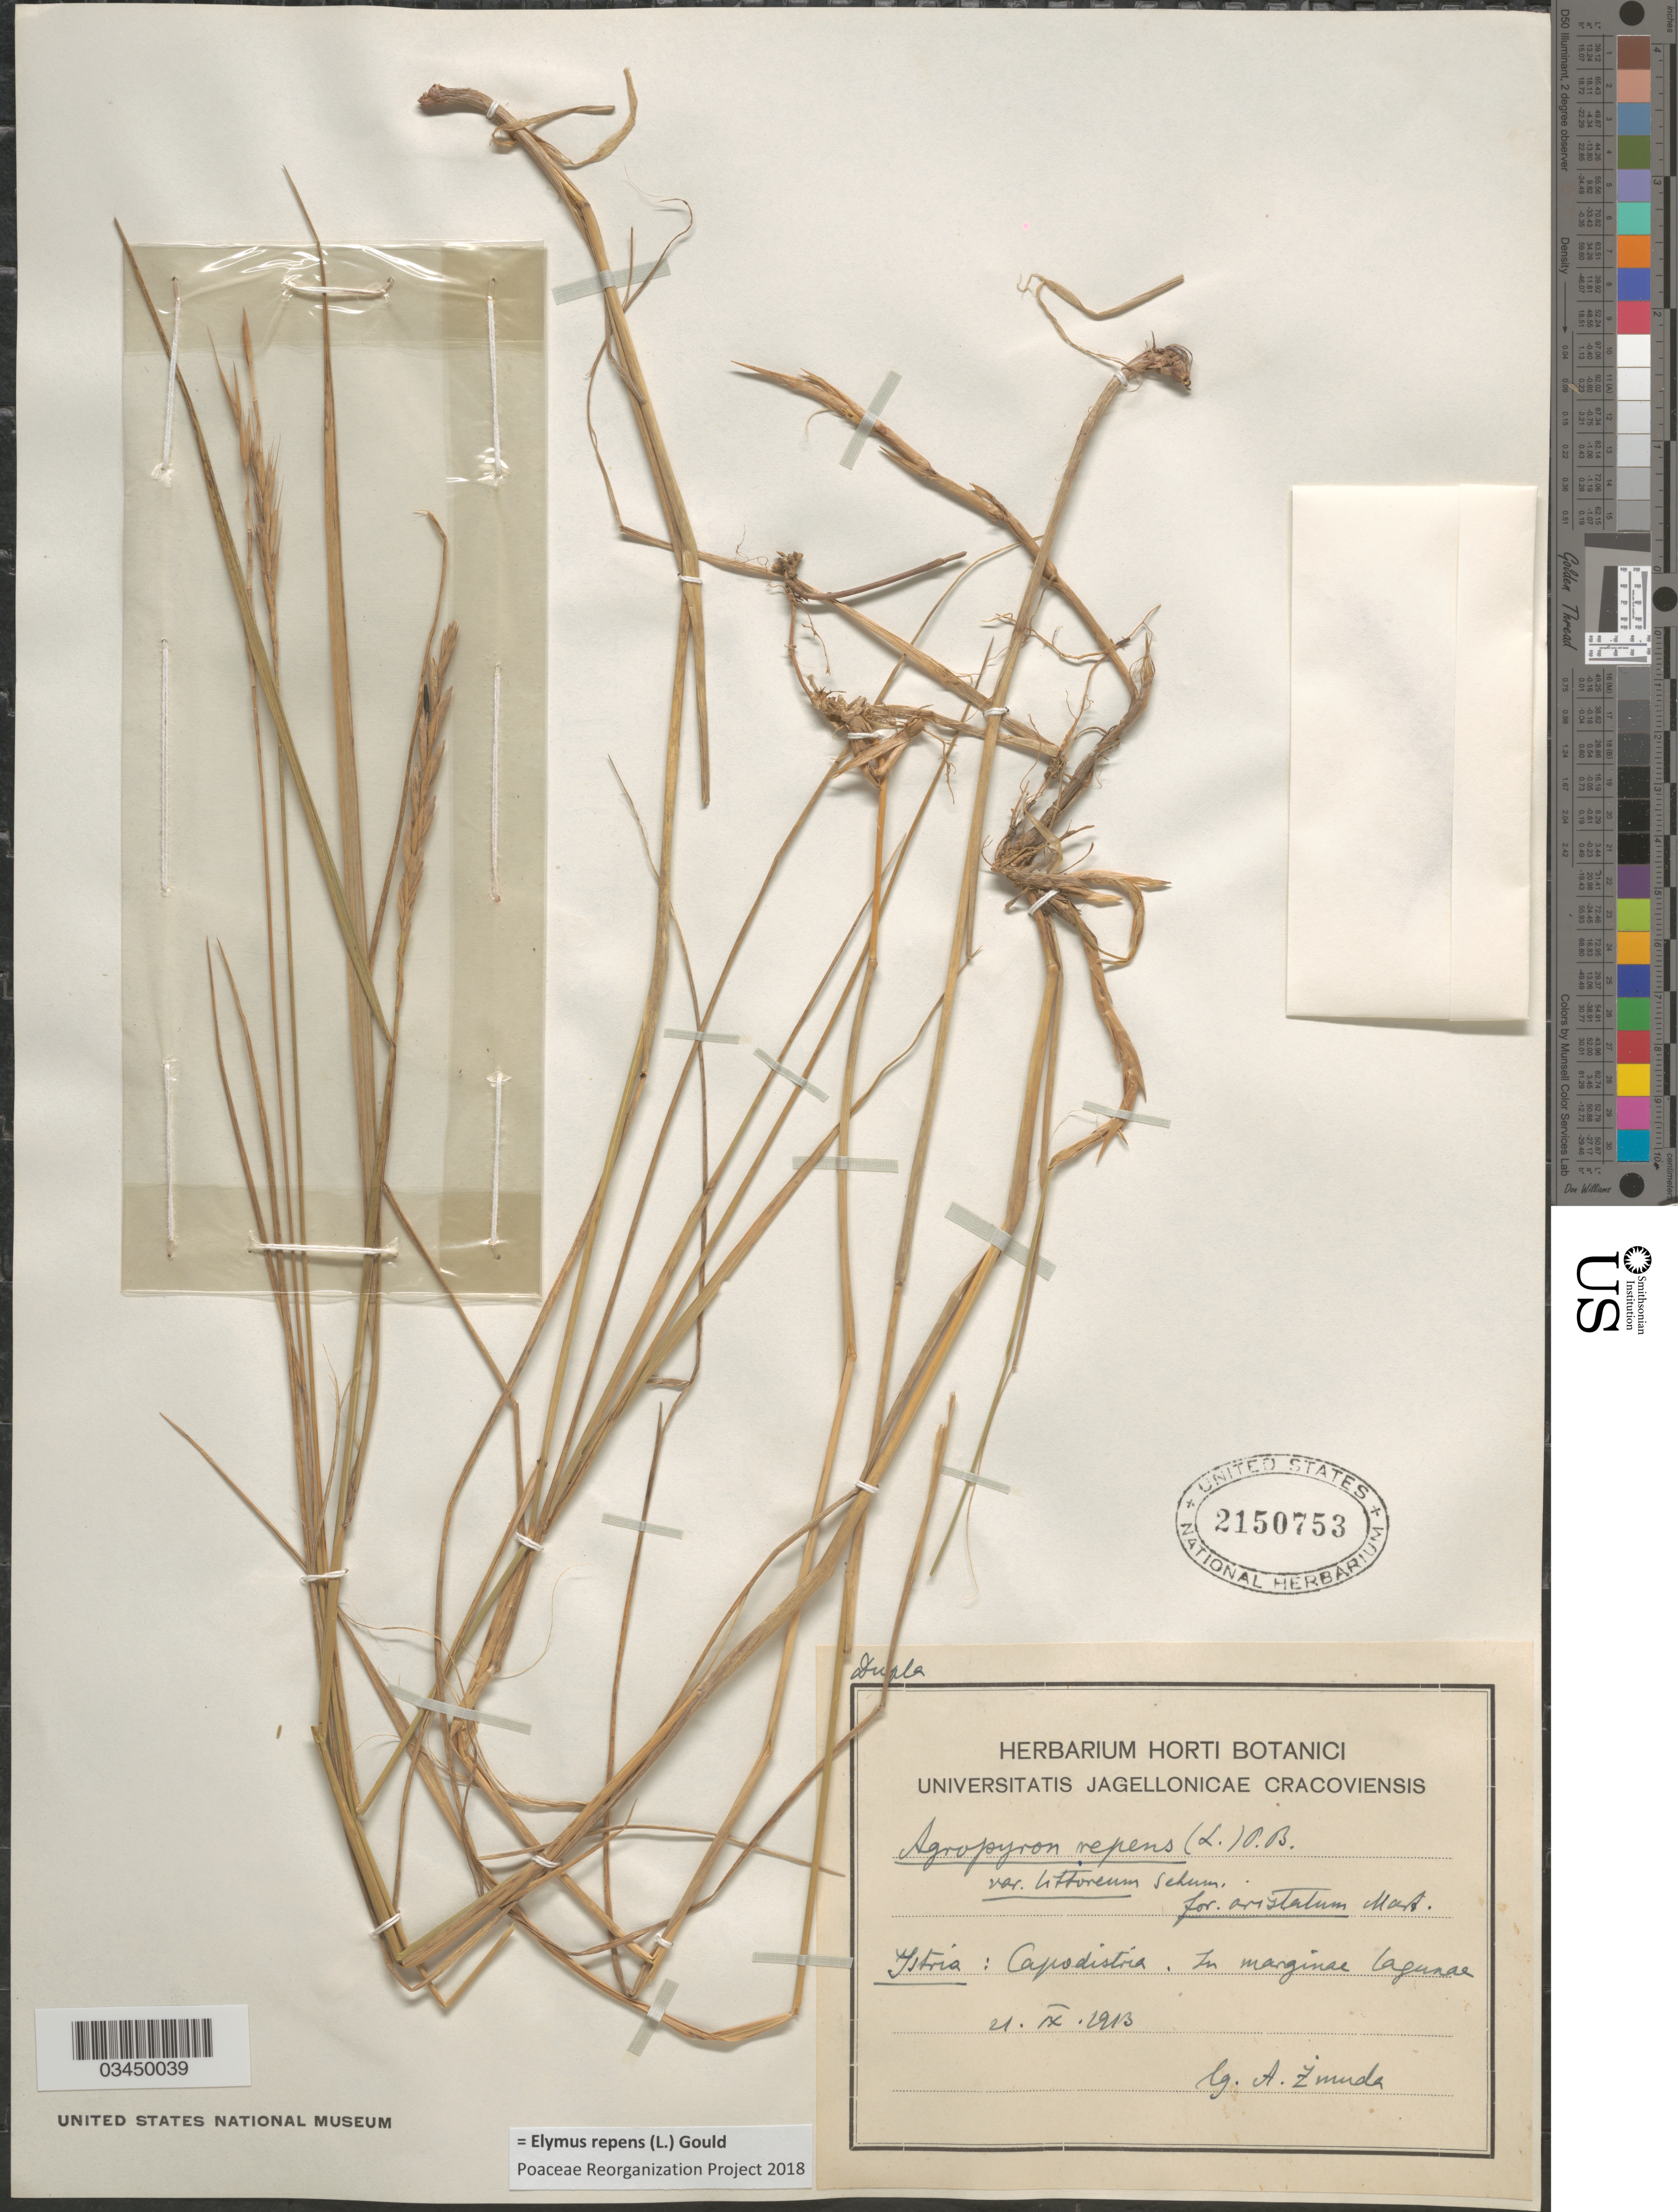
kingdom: Plantae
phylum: Tracheophyta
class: Liliopsida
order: Poales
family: Poaceae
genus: Elymus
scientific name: Elymus repens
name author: (L.) Gould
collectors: A. Zmuda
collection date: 1913-09-21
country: Croatia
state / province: Istria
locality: Capodistria. In marginae lagunae.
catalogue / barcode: US 2150753